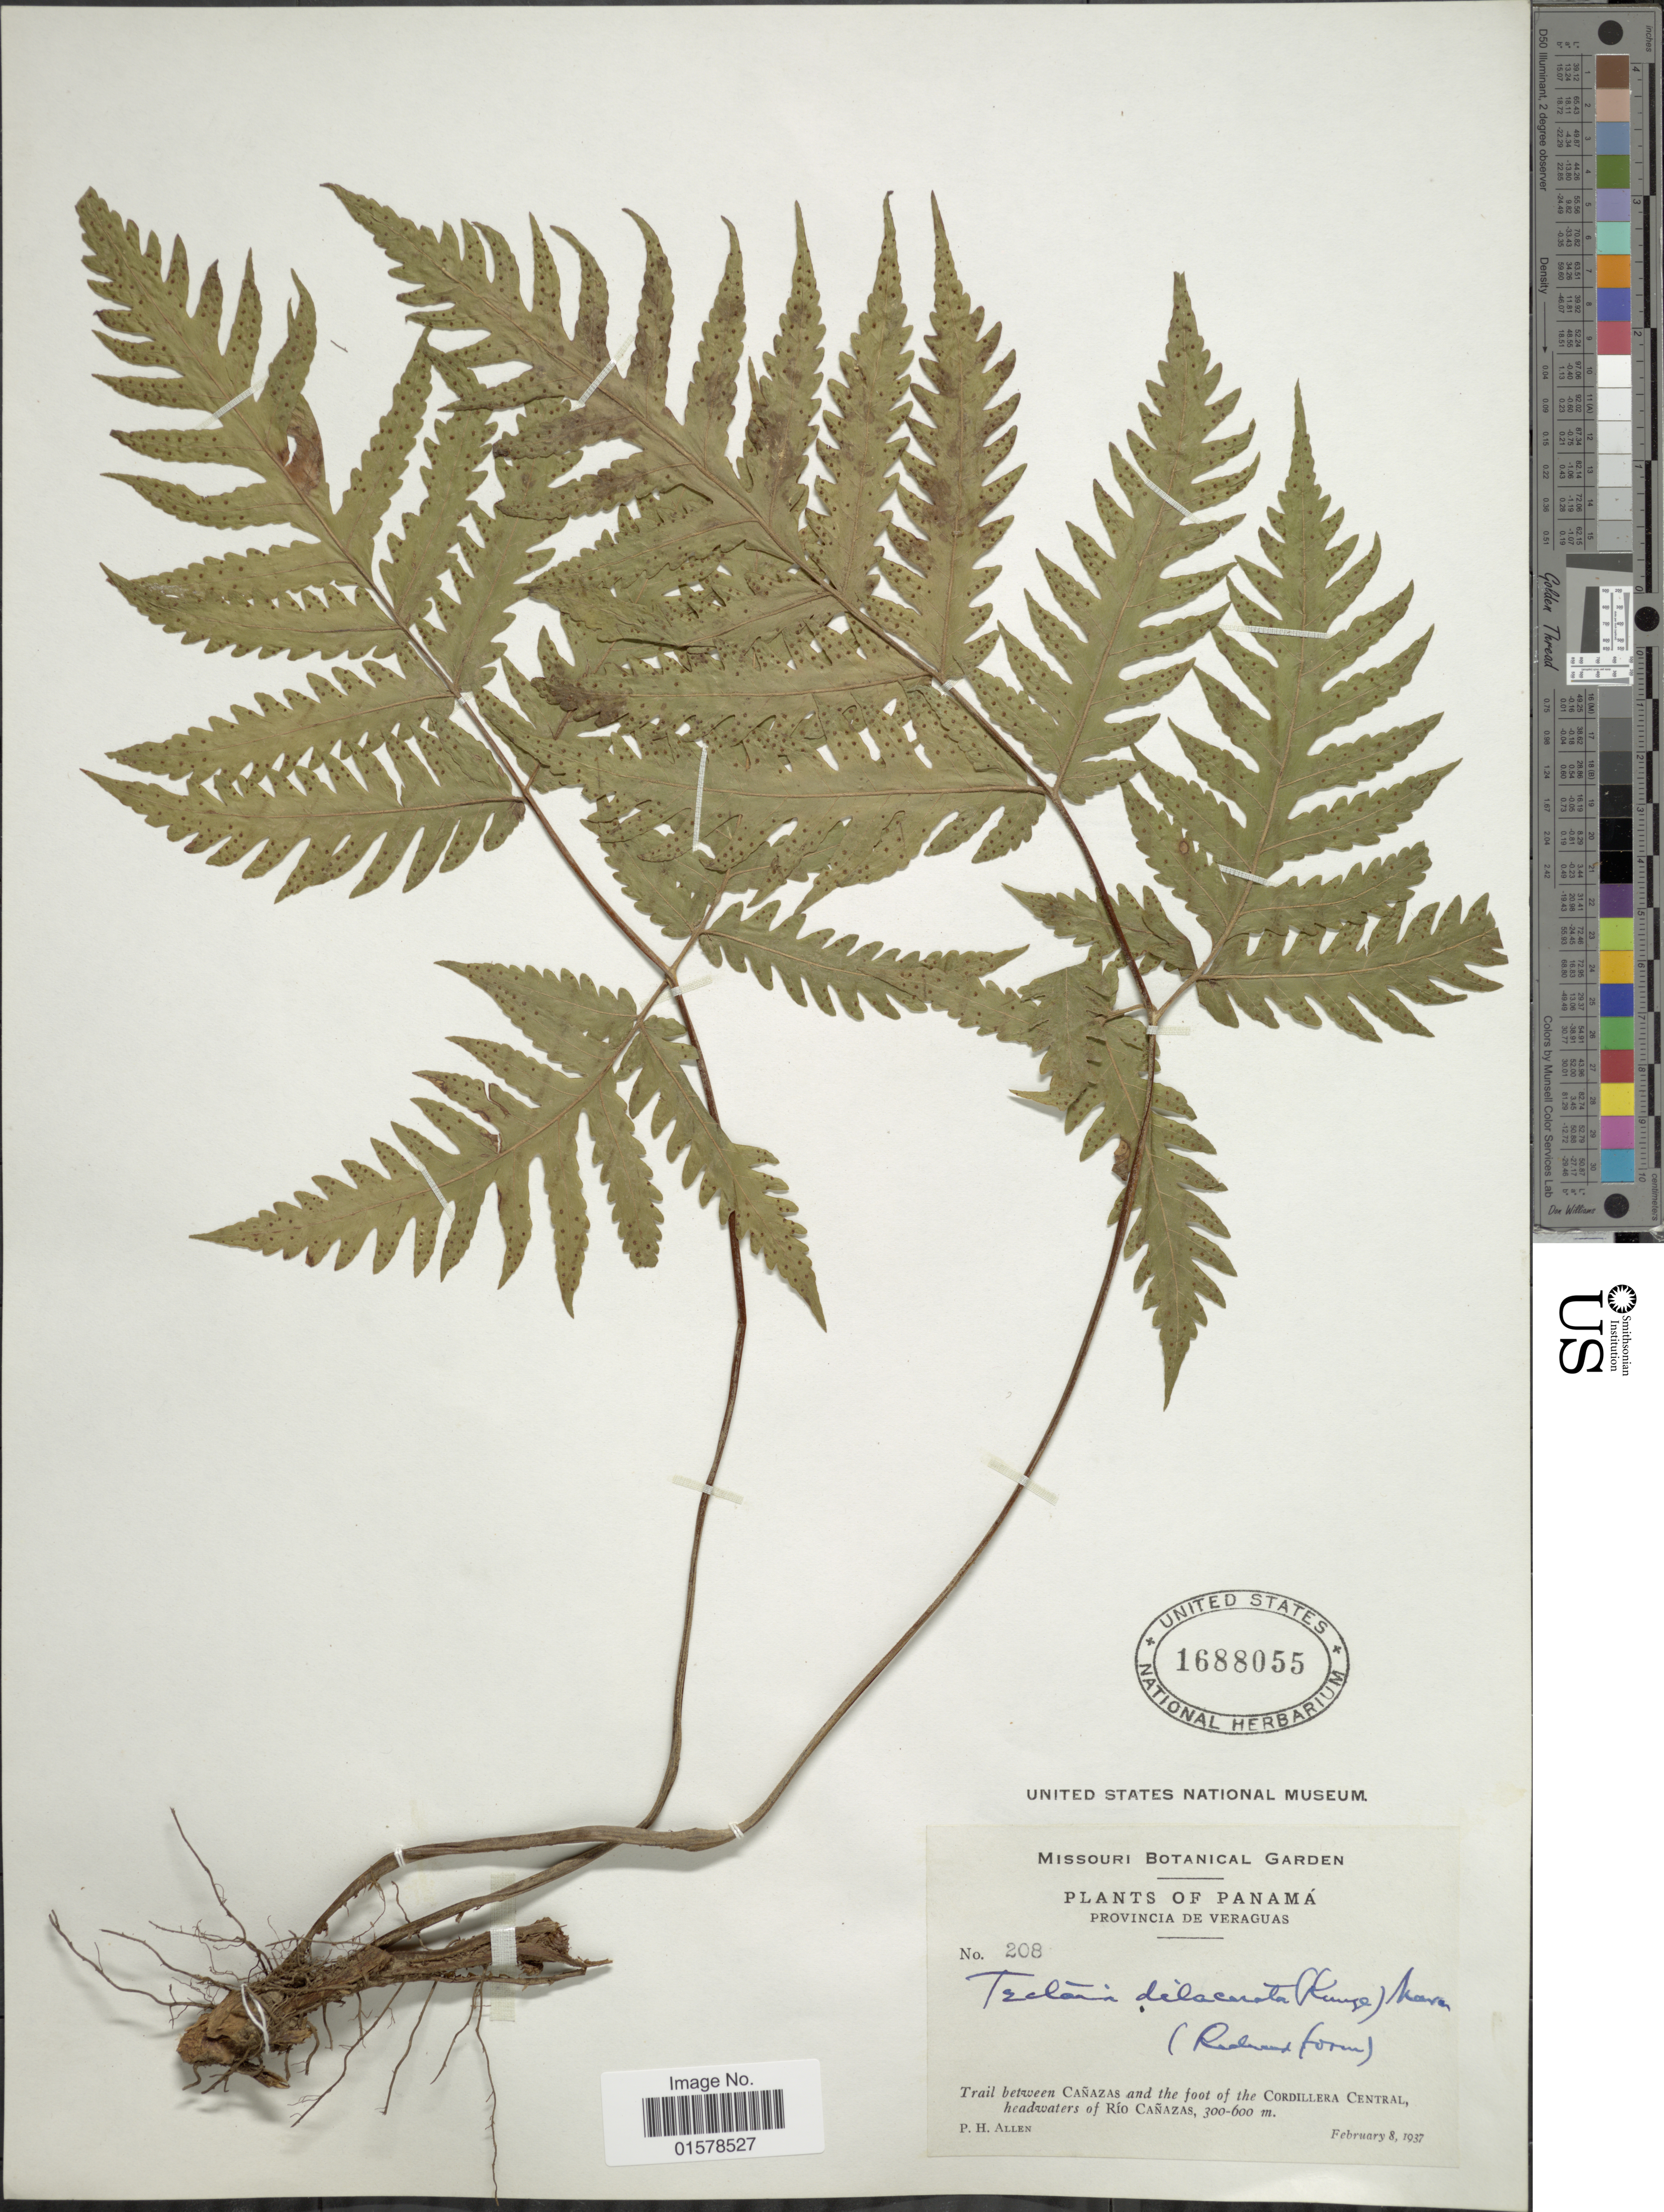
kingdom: Plantae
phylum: Tracheophyta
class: Polypodiopsida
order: Polypodiales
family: Tectariaceae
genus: Tectaria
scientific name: Tectaria mexicana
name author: (Fée) C.V. Morton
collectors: P. H. Allen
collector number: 208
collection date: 1937-02-08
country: Panama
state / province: Veraguas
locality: Provincia de Veraguas. Trail between Canazas and the foot of the Cordillera Central, headwaters of Rio Canazas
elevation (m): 300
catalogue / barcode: US 1688055